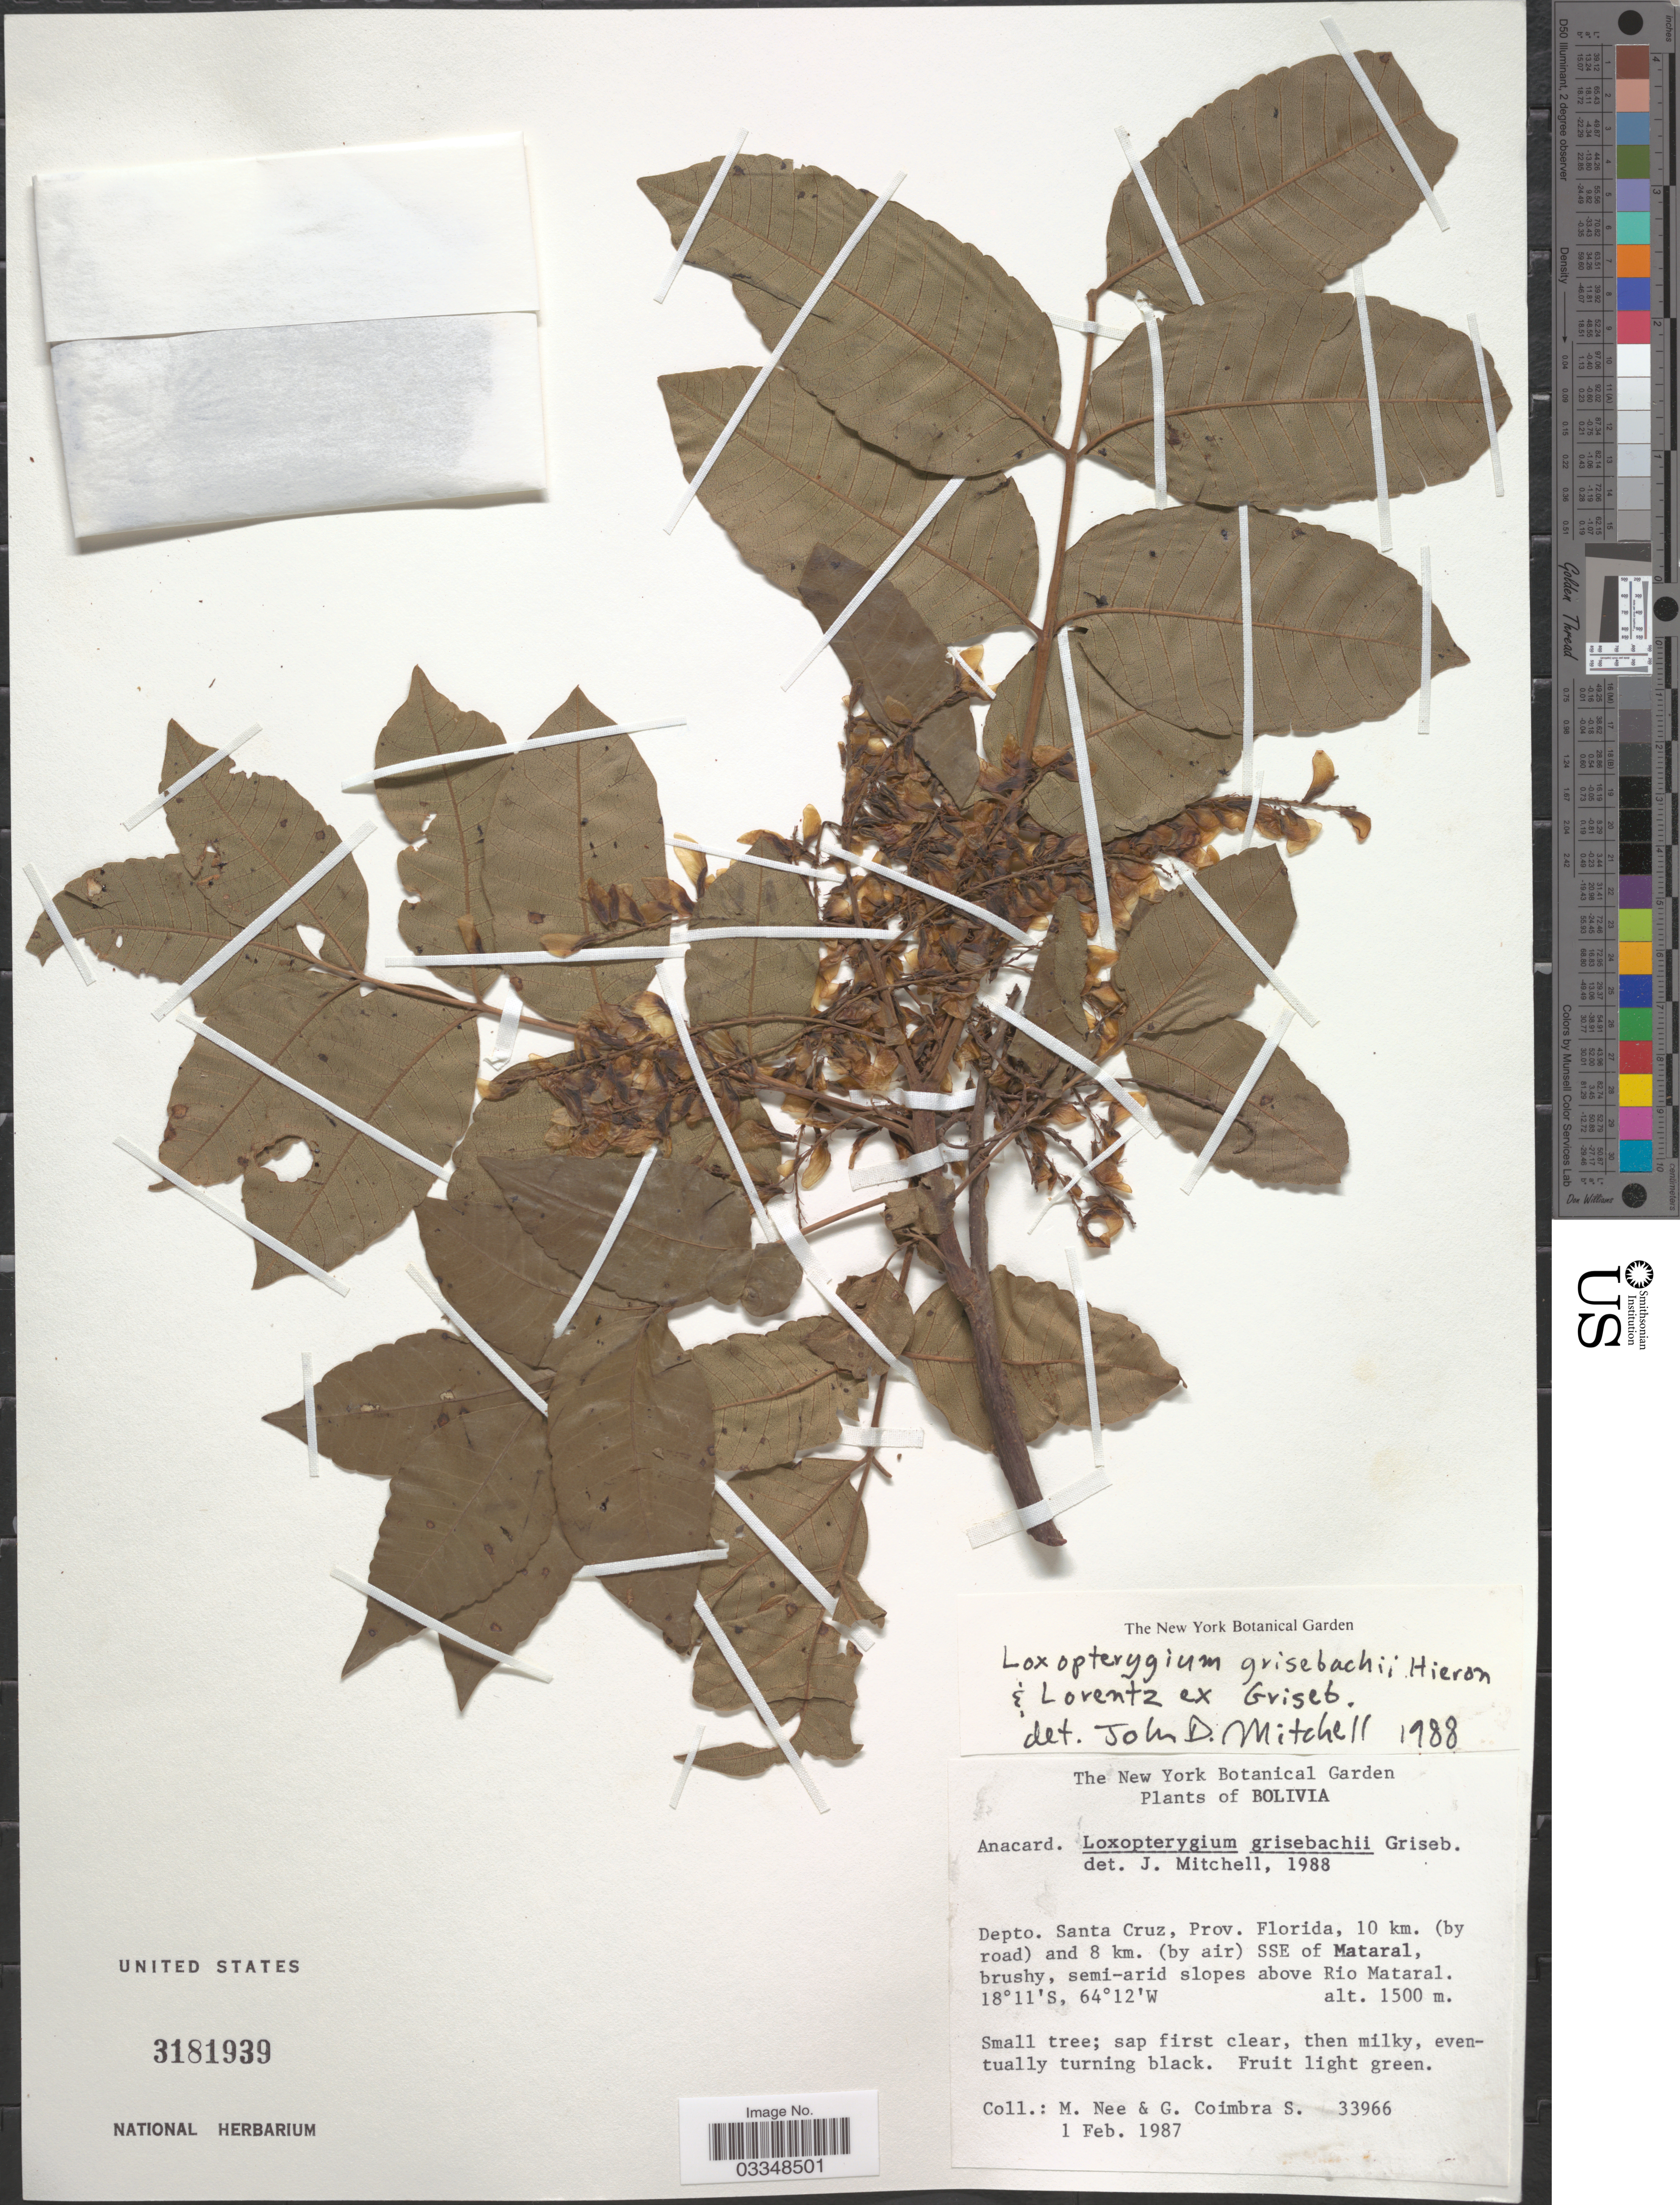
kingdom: Plantae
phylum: Tracheophyta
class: Magnoliopsida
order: Sapindales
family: Anacardiaceae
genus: Loxopterygium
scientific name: Loxopterygium grisebachii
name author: Hieron. & Lorentz ex Griseb.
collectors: M. Nee & G. Coimbra S.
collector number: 33966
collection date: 1987-02-01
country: Bolivia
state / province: Santa Cruz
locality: Depto. Santa Cruz, Prov. Florida, 10 km. (by road) and 8 km. (by air) SSE of Mataral. Semi-arid slopes above Rio Mataral.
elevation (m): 1500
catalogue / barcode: US 3181939